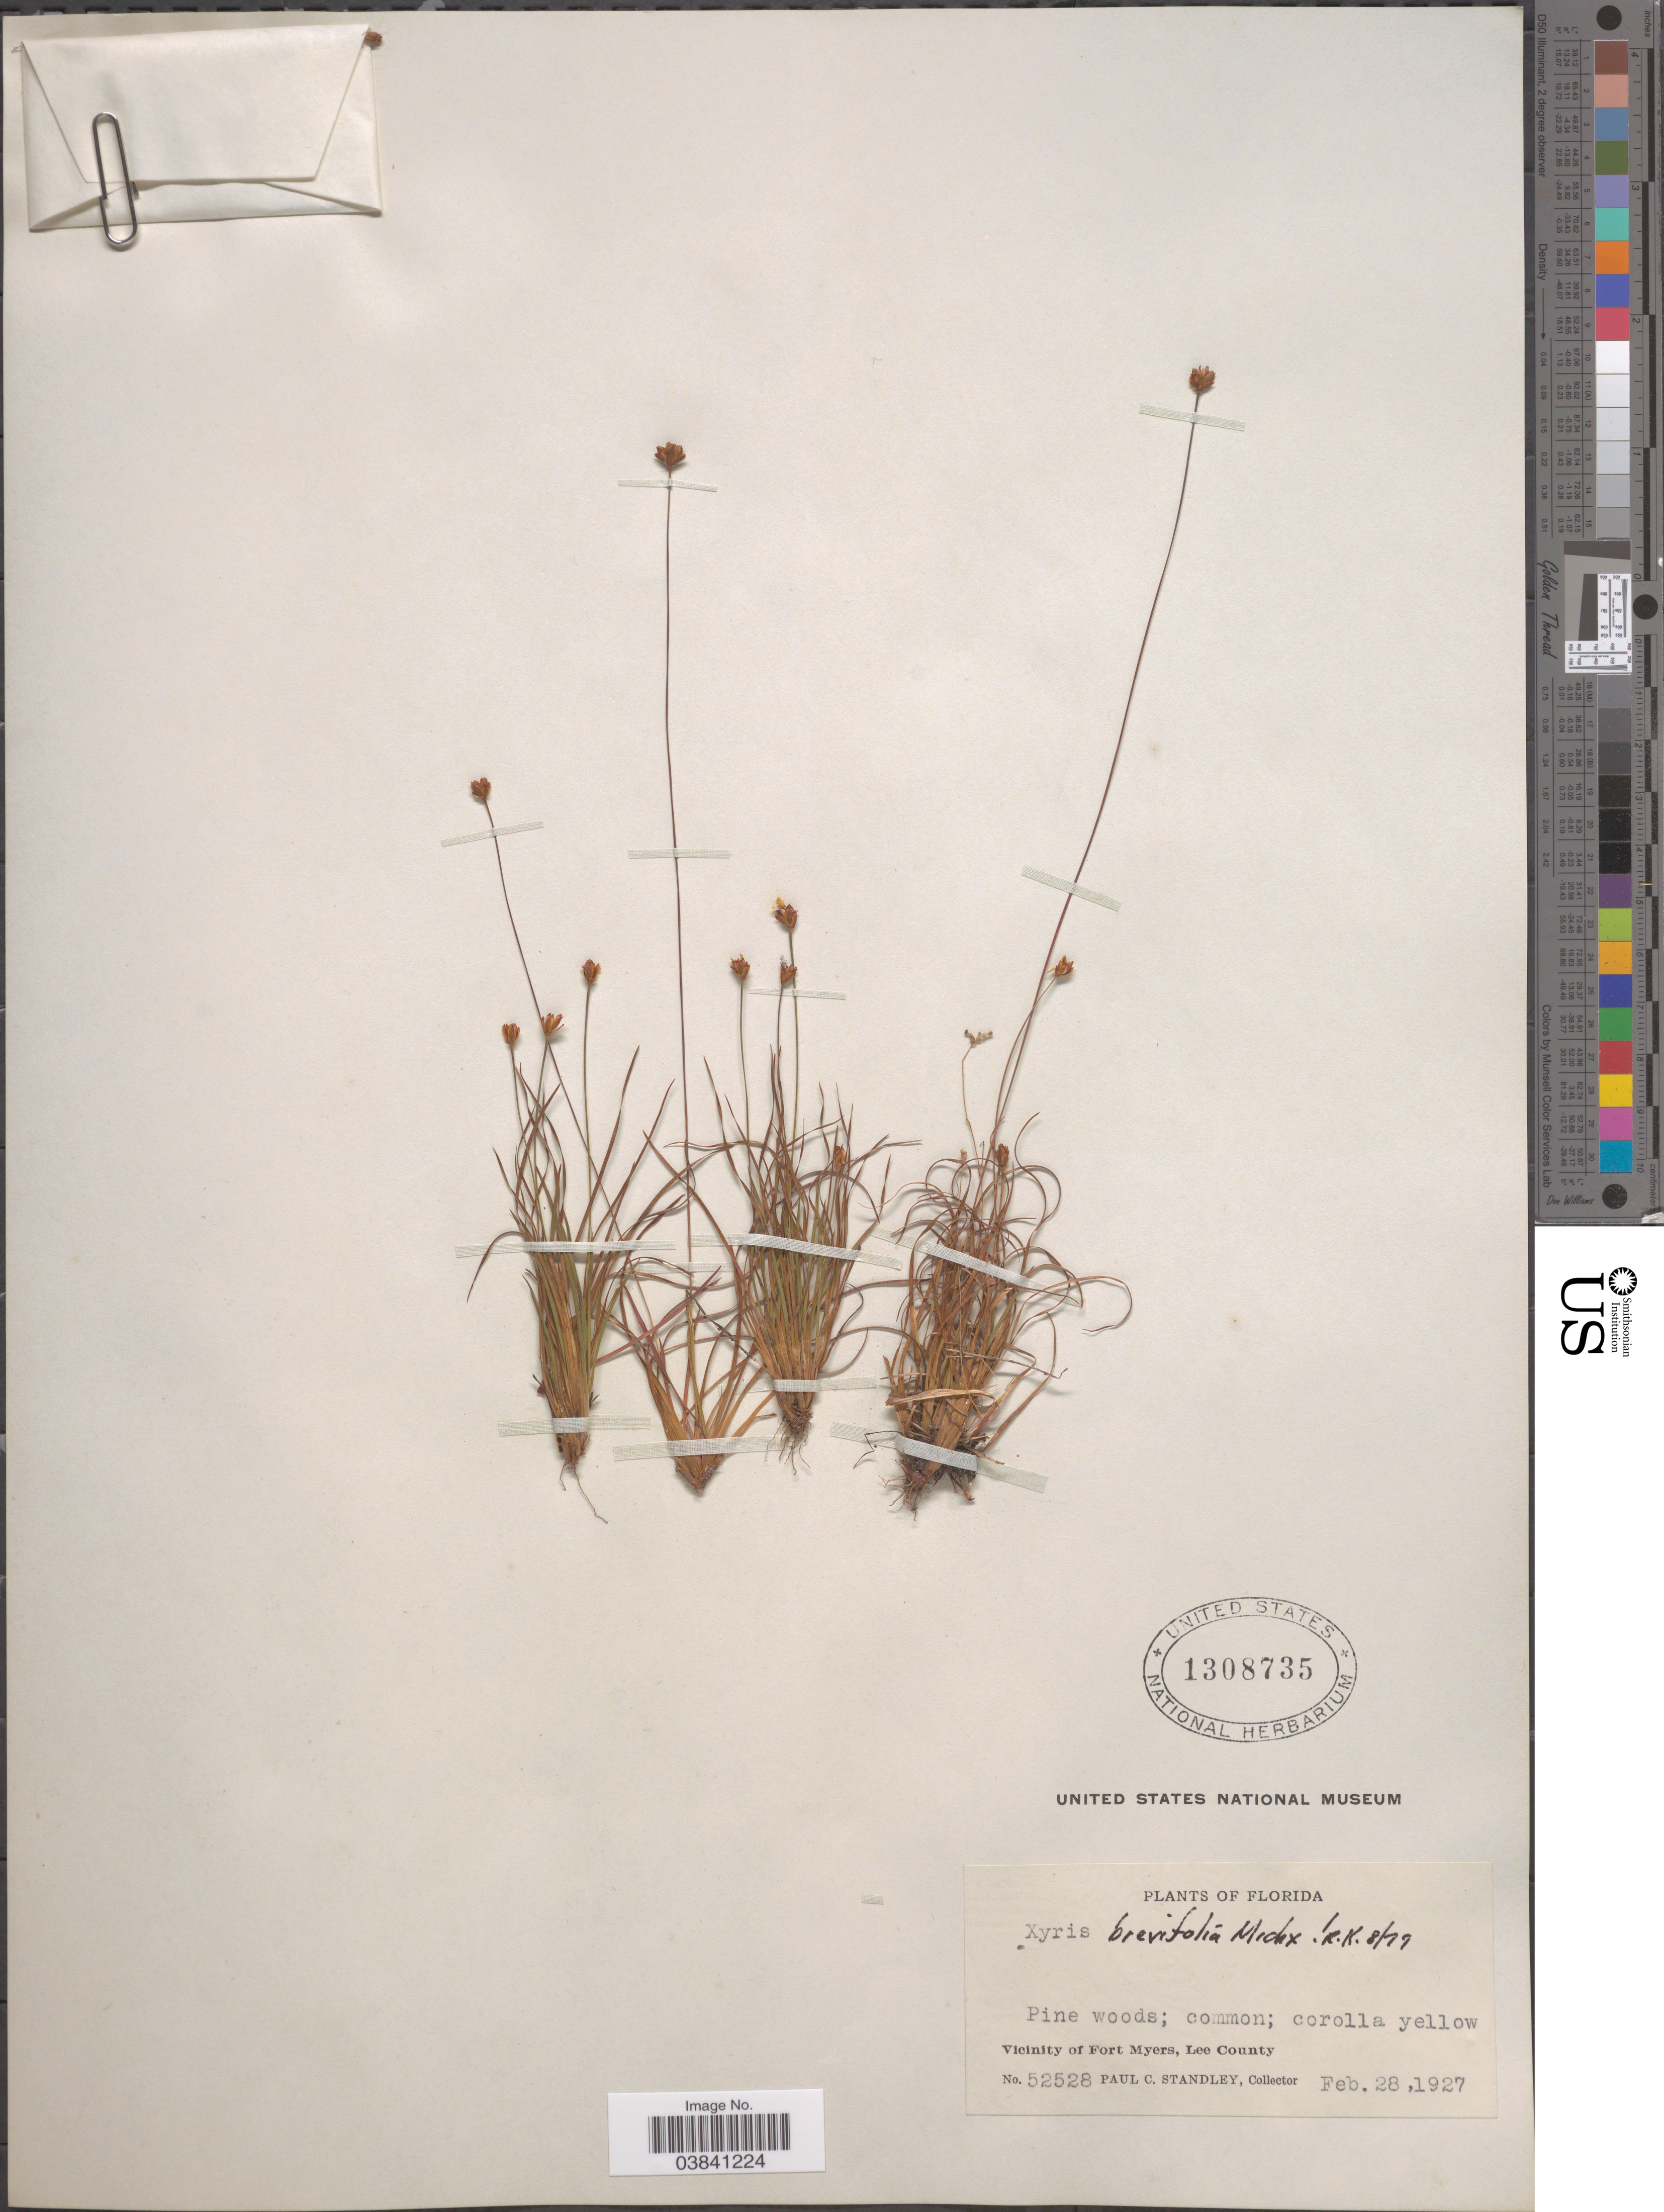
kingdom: Plantae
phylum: Tracheophyta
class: Liliopsida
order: Poales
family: Xyridaceae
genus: Xyris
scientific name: Xyris brevifolia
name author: Michx.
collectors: P. C. Standley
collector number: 52528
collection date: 1927-02-28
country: United States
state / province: Florida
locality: Vicinity of Fort Myers, Lee County.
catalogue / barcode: US 1308735